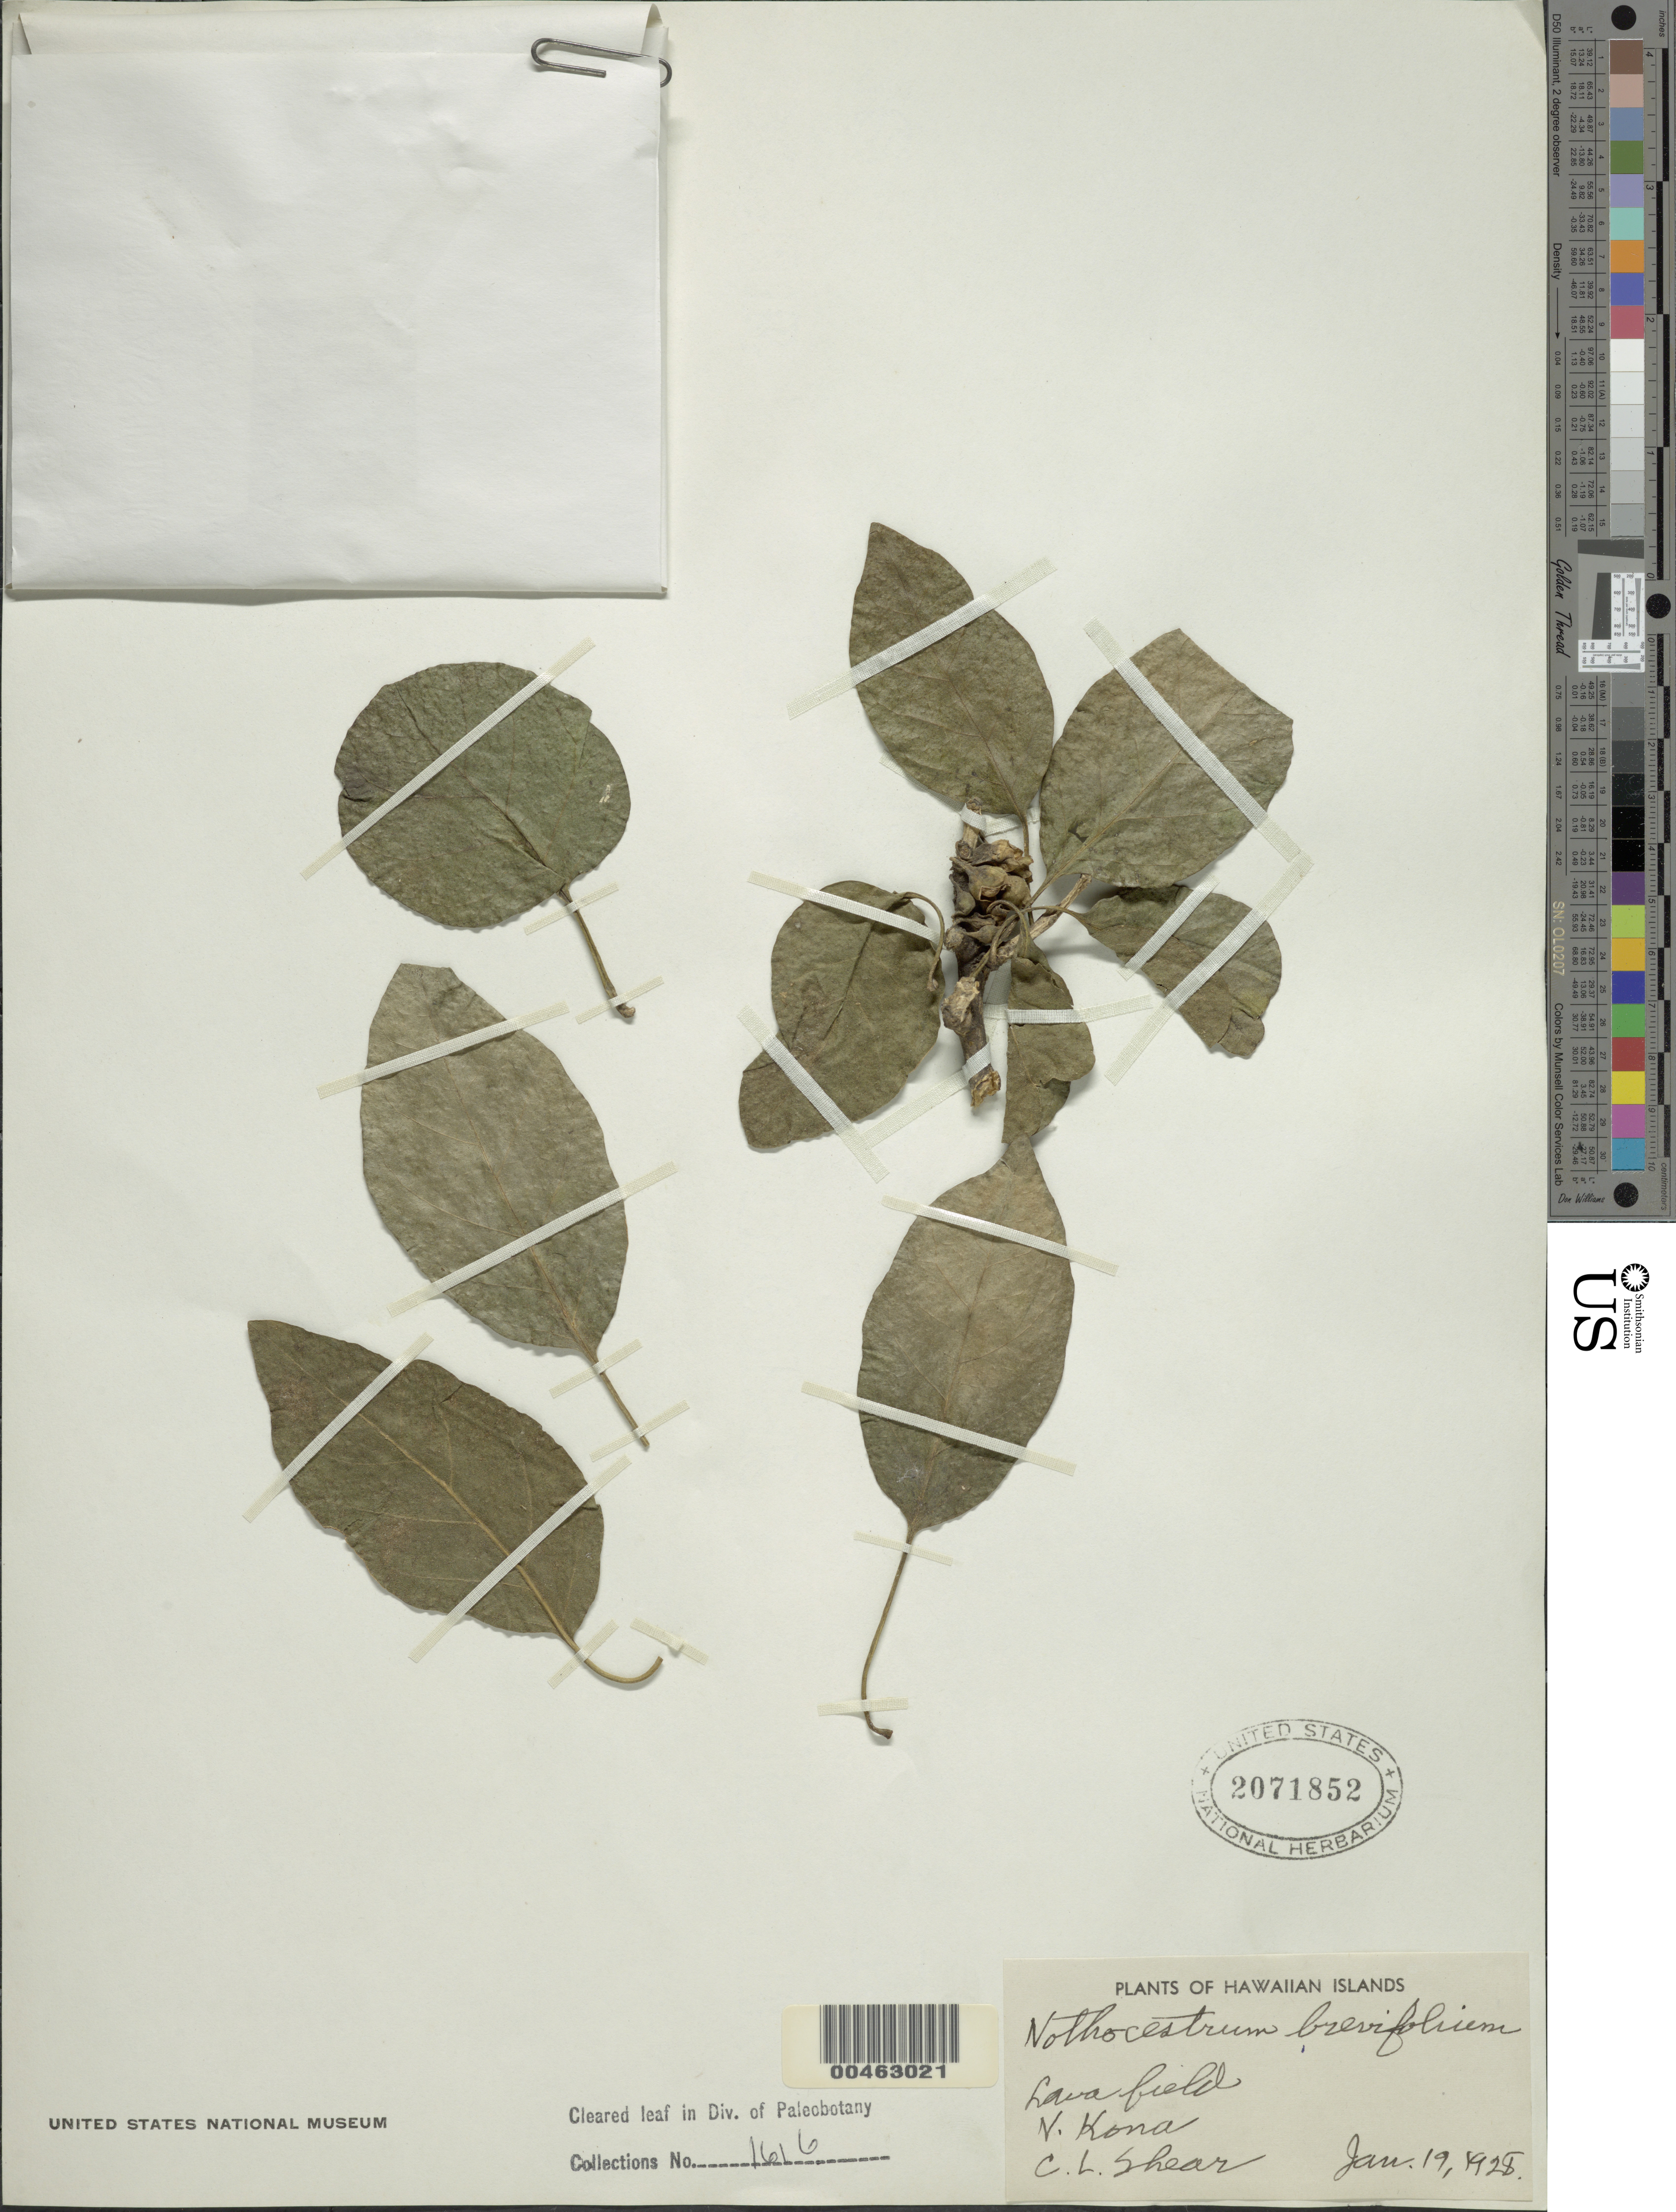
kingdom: Plantae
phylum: Tracheophyta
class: Magnoliopsida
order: Solanales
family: Solanaceae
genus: Nothocestrum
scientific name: Nothocestrum breviflorum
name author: A. Gray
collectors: C. L. Shear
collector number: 1616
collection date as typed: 19 Jan 1928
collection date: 1928-01-19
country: United States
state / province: Hawaii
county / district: Honolulu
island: Oahu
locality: N Kona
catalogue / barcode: US 2071852